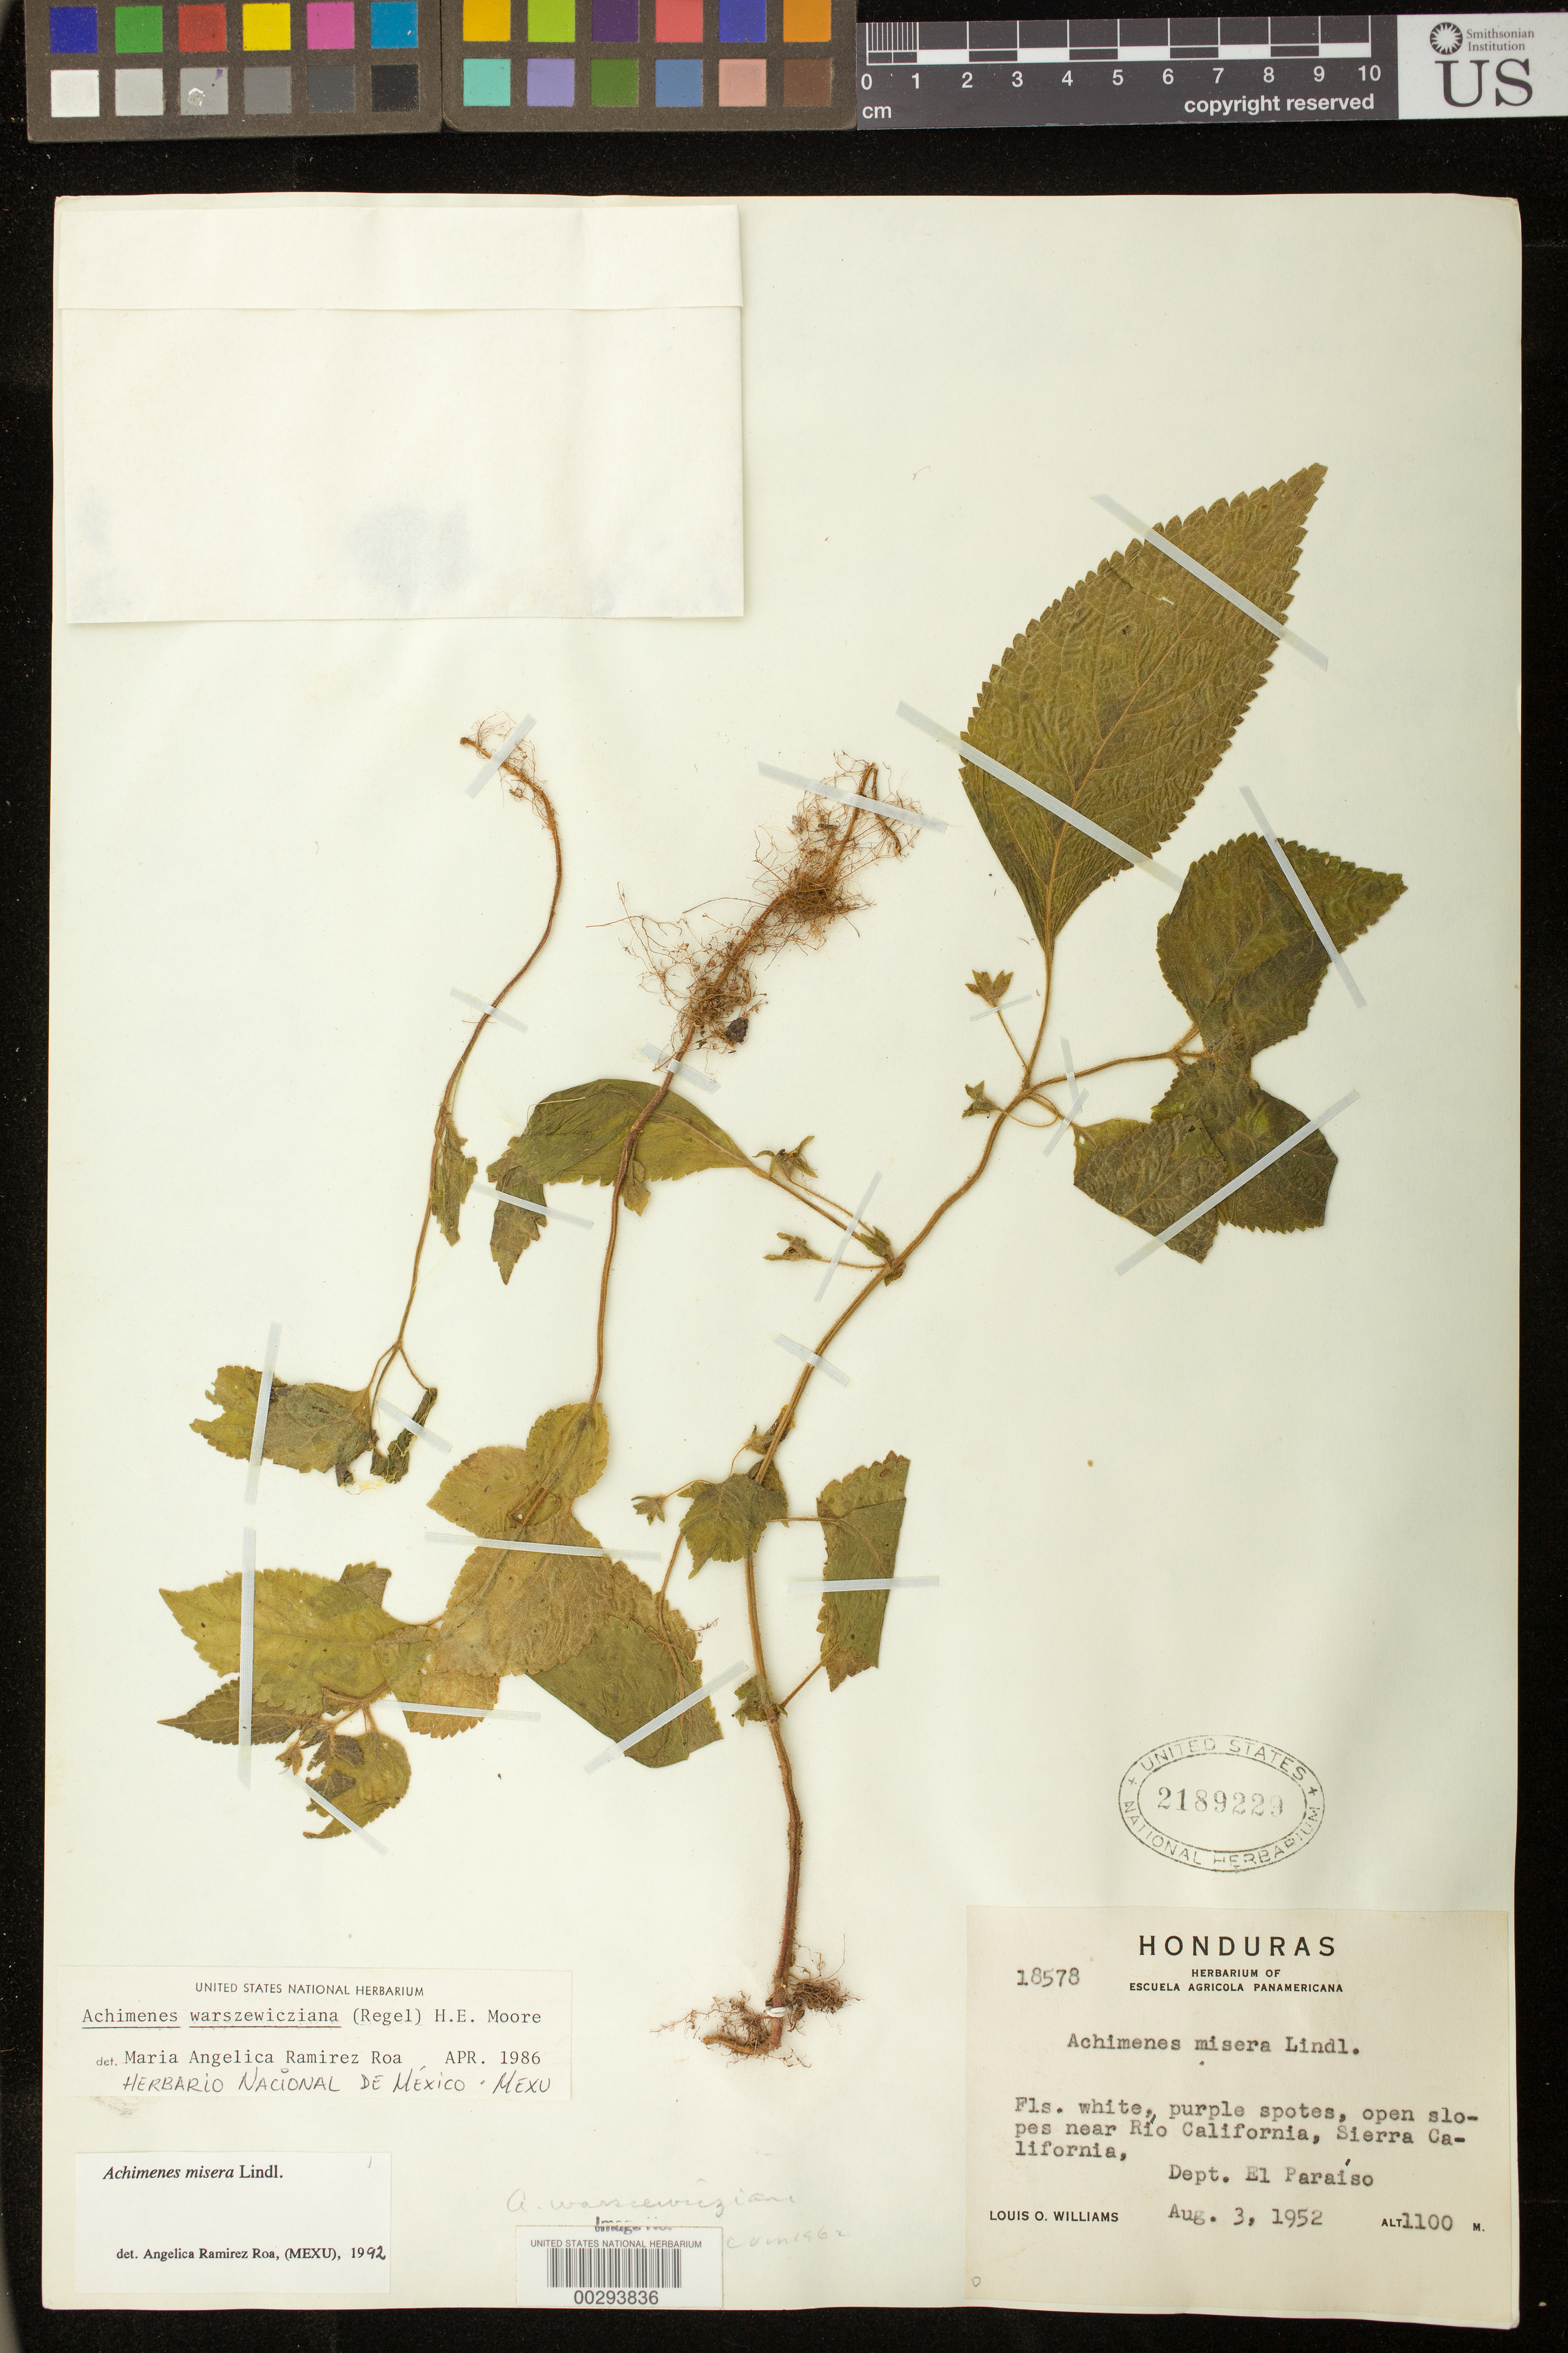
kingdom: Plantae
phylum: Tracheophyta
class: Magnoliopsida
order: Lamiales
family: Gesneriaceae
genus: Achimenes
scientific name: Achimenes misera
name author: Lindl.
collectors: L. O. Williams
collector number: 18578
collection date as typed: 03 Aug 1952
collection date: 1952-08-03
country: Honduras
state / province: El Paraíso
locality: Near Río California, Sierra California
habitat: Open slopes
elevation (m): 1100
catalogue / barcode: US 2189229